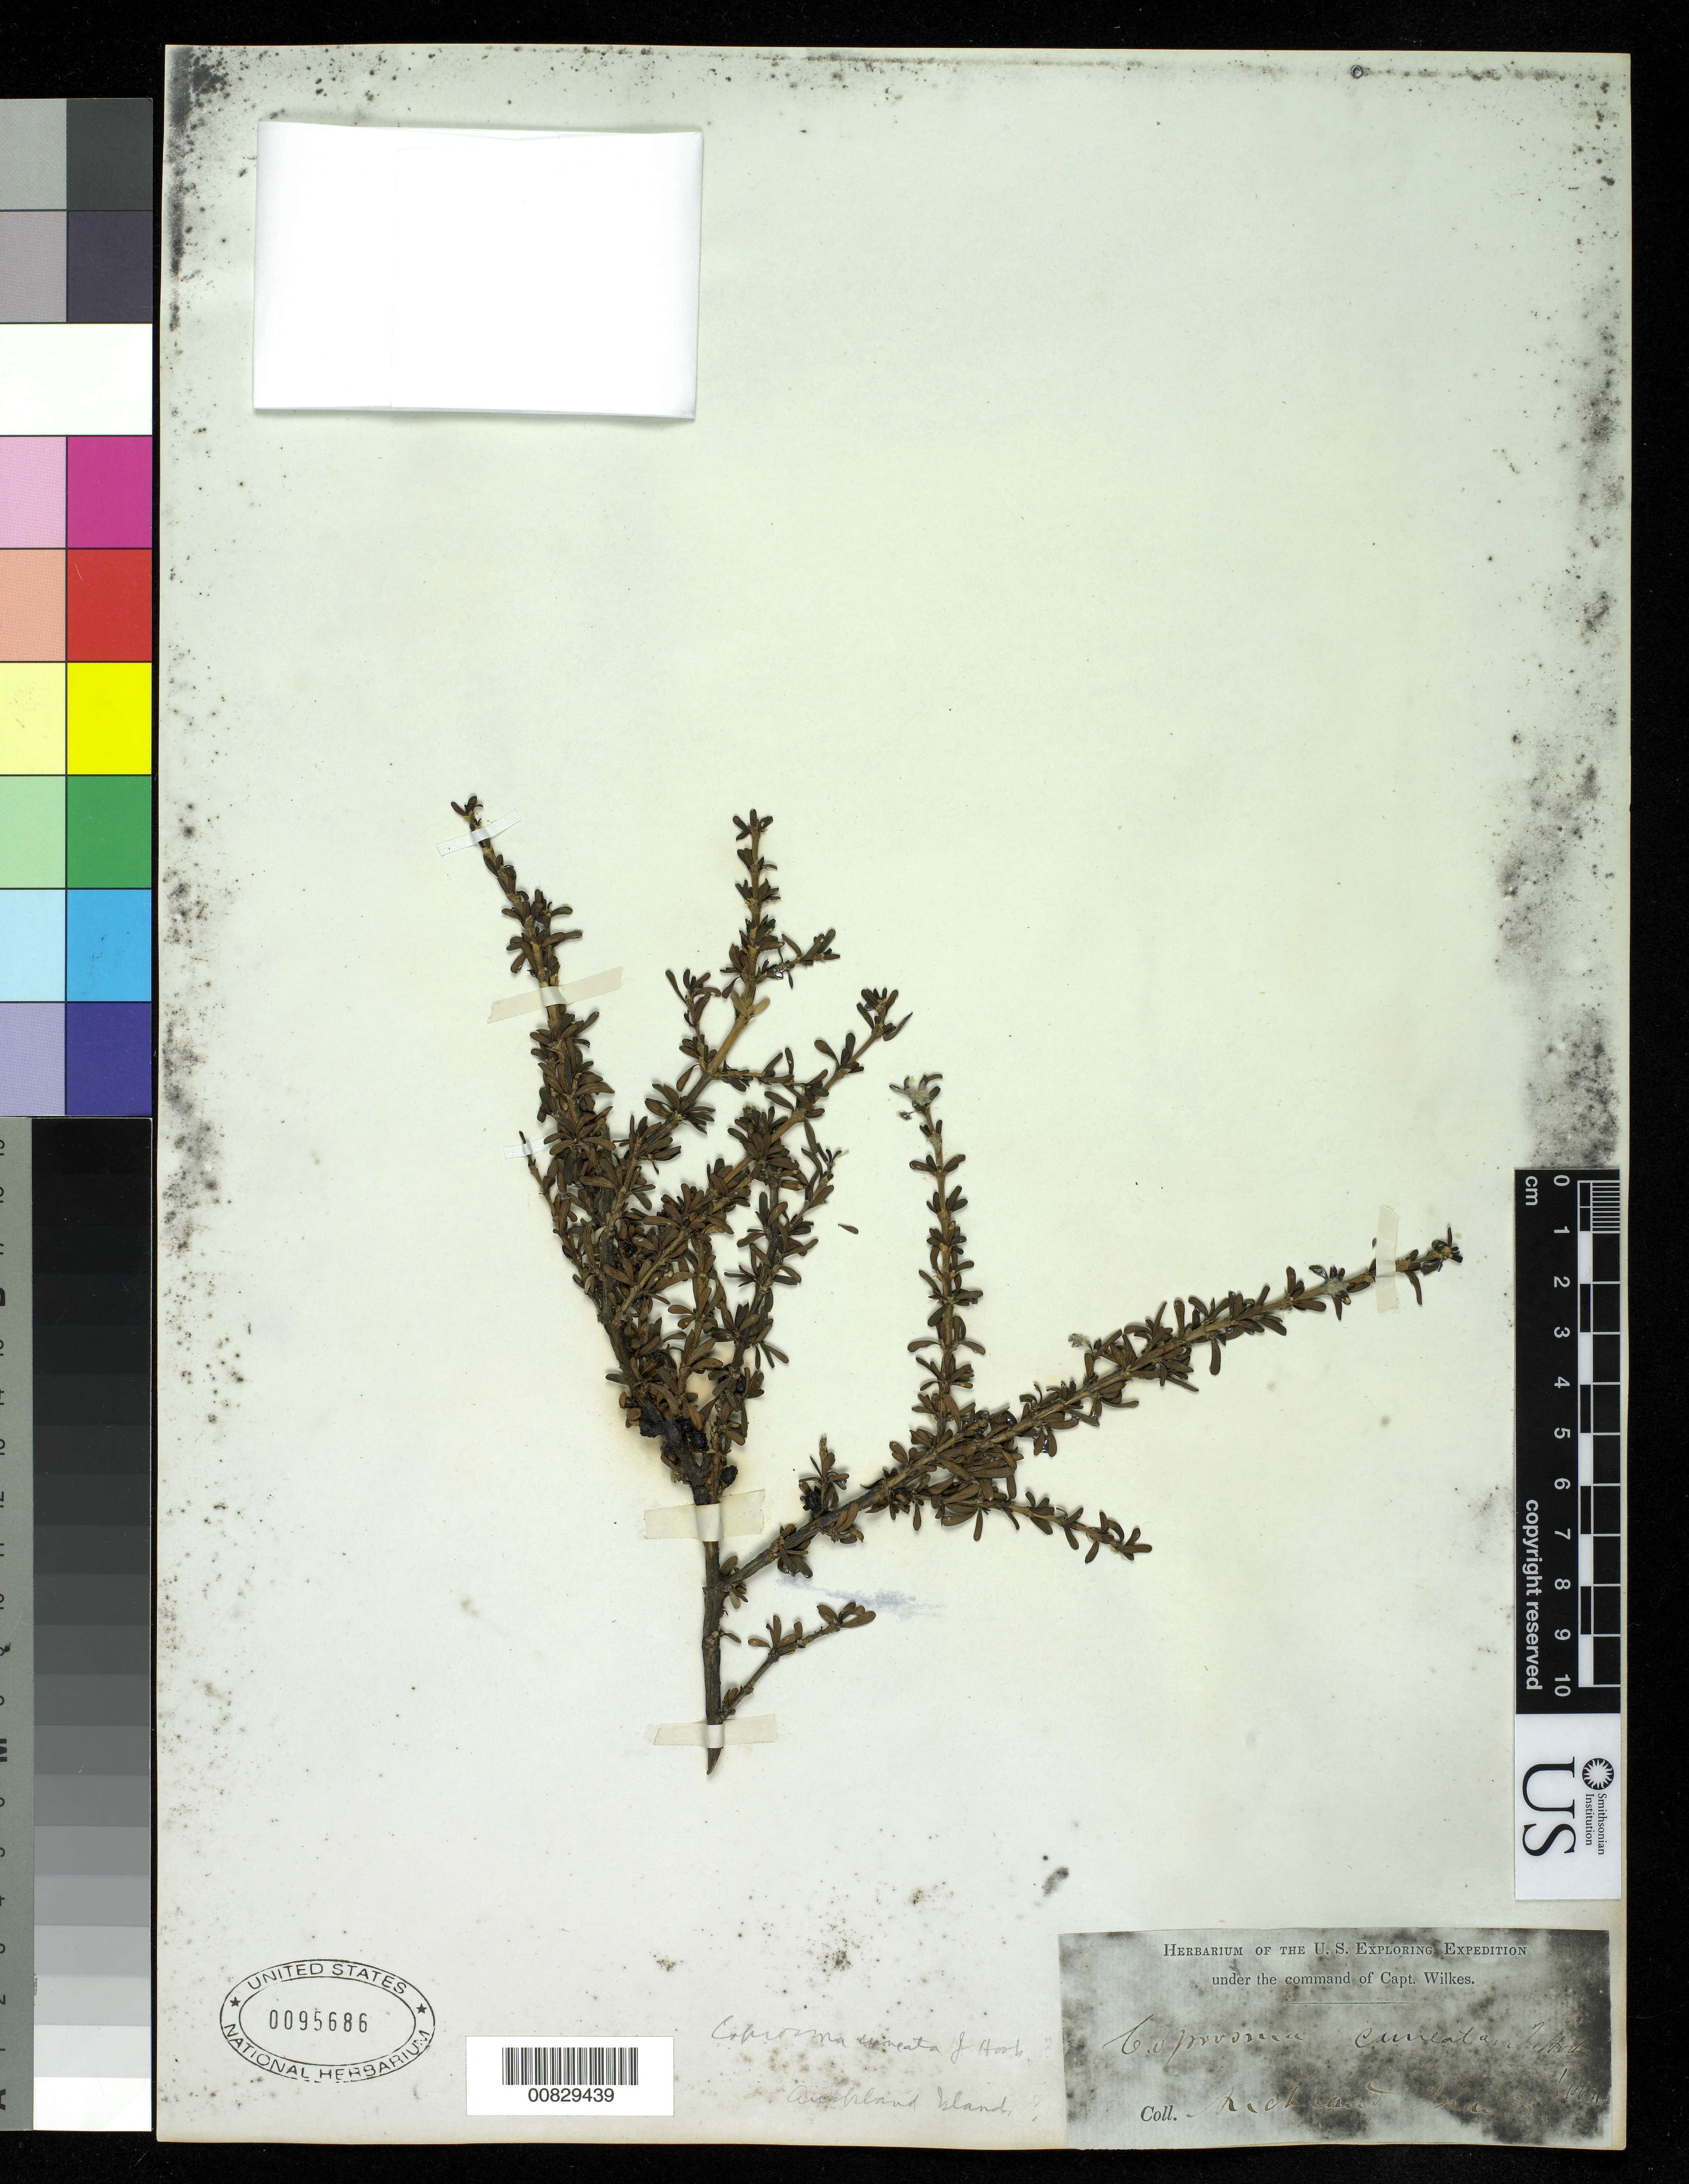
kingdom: Plantae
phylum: Tracheophyta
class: Magnoliopsida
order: Gentianales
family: Rubiaceae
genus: Coprosma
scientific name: Coprosma cuneata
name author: Hook. f.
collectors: Wilkes Explor. Exped.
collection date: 1838/1842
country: New Zealand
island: Auckland Islands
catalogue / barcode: US 95686